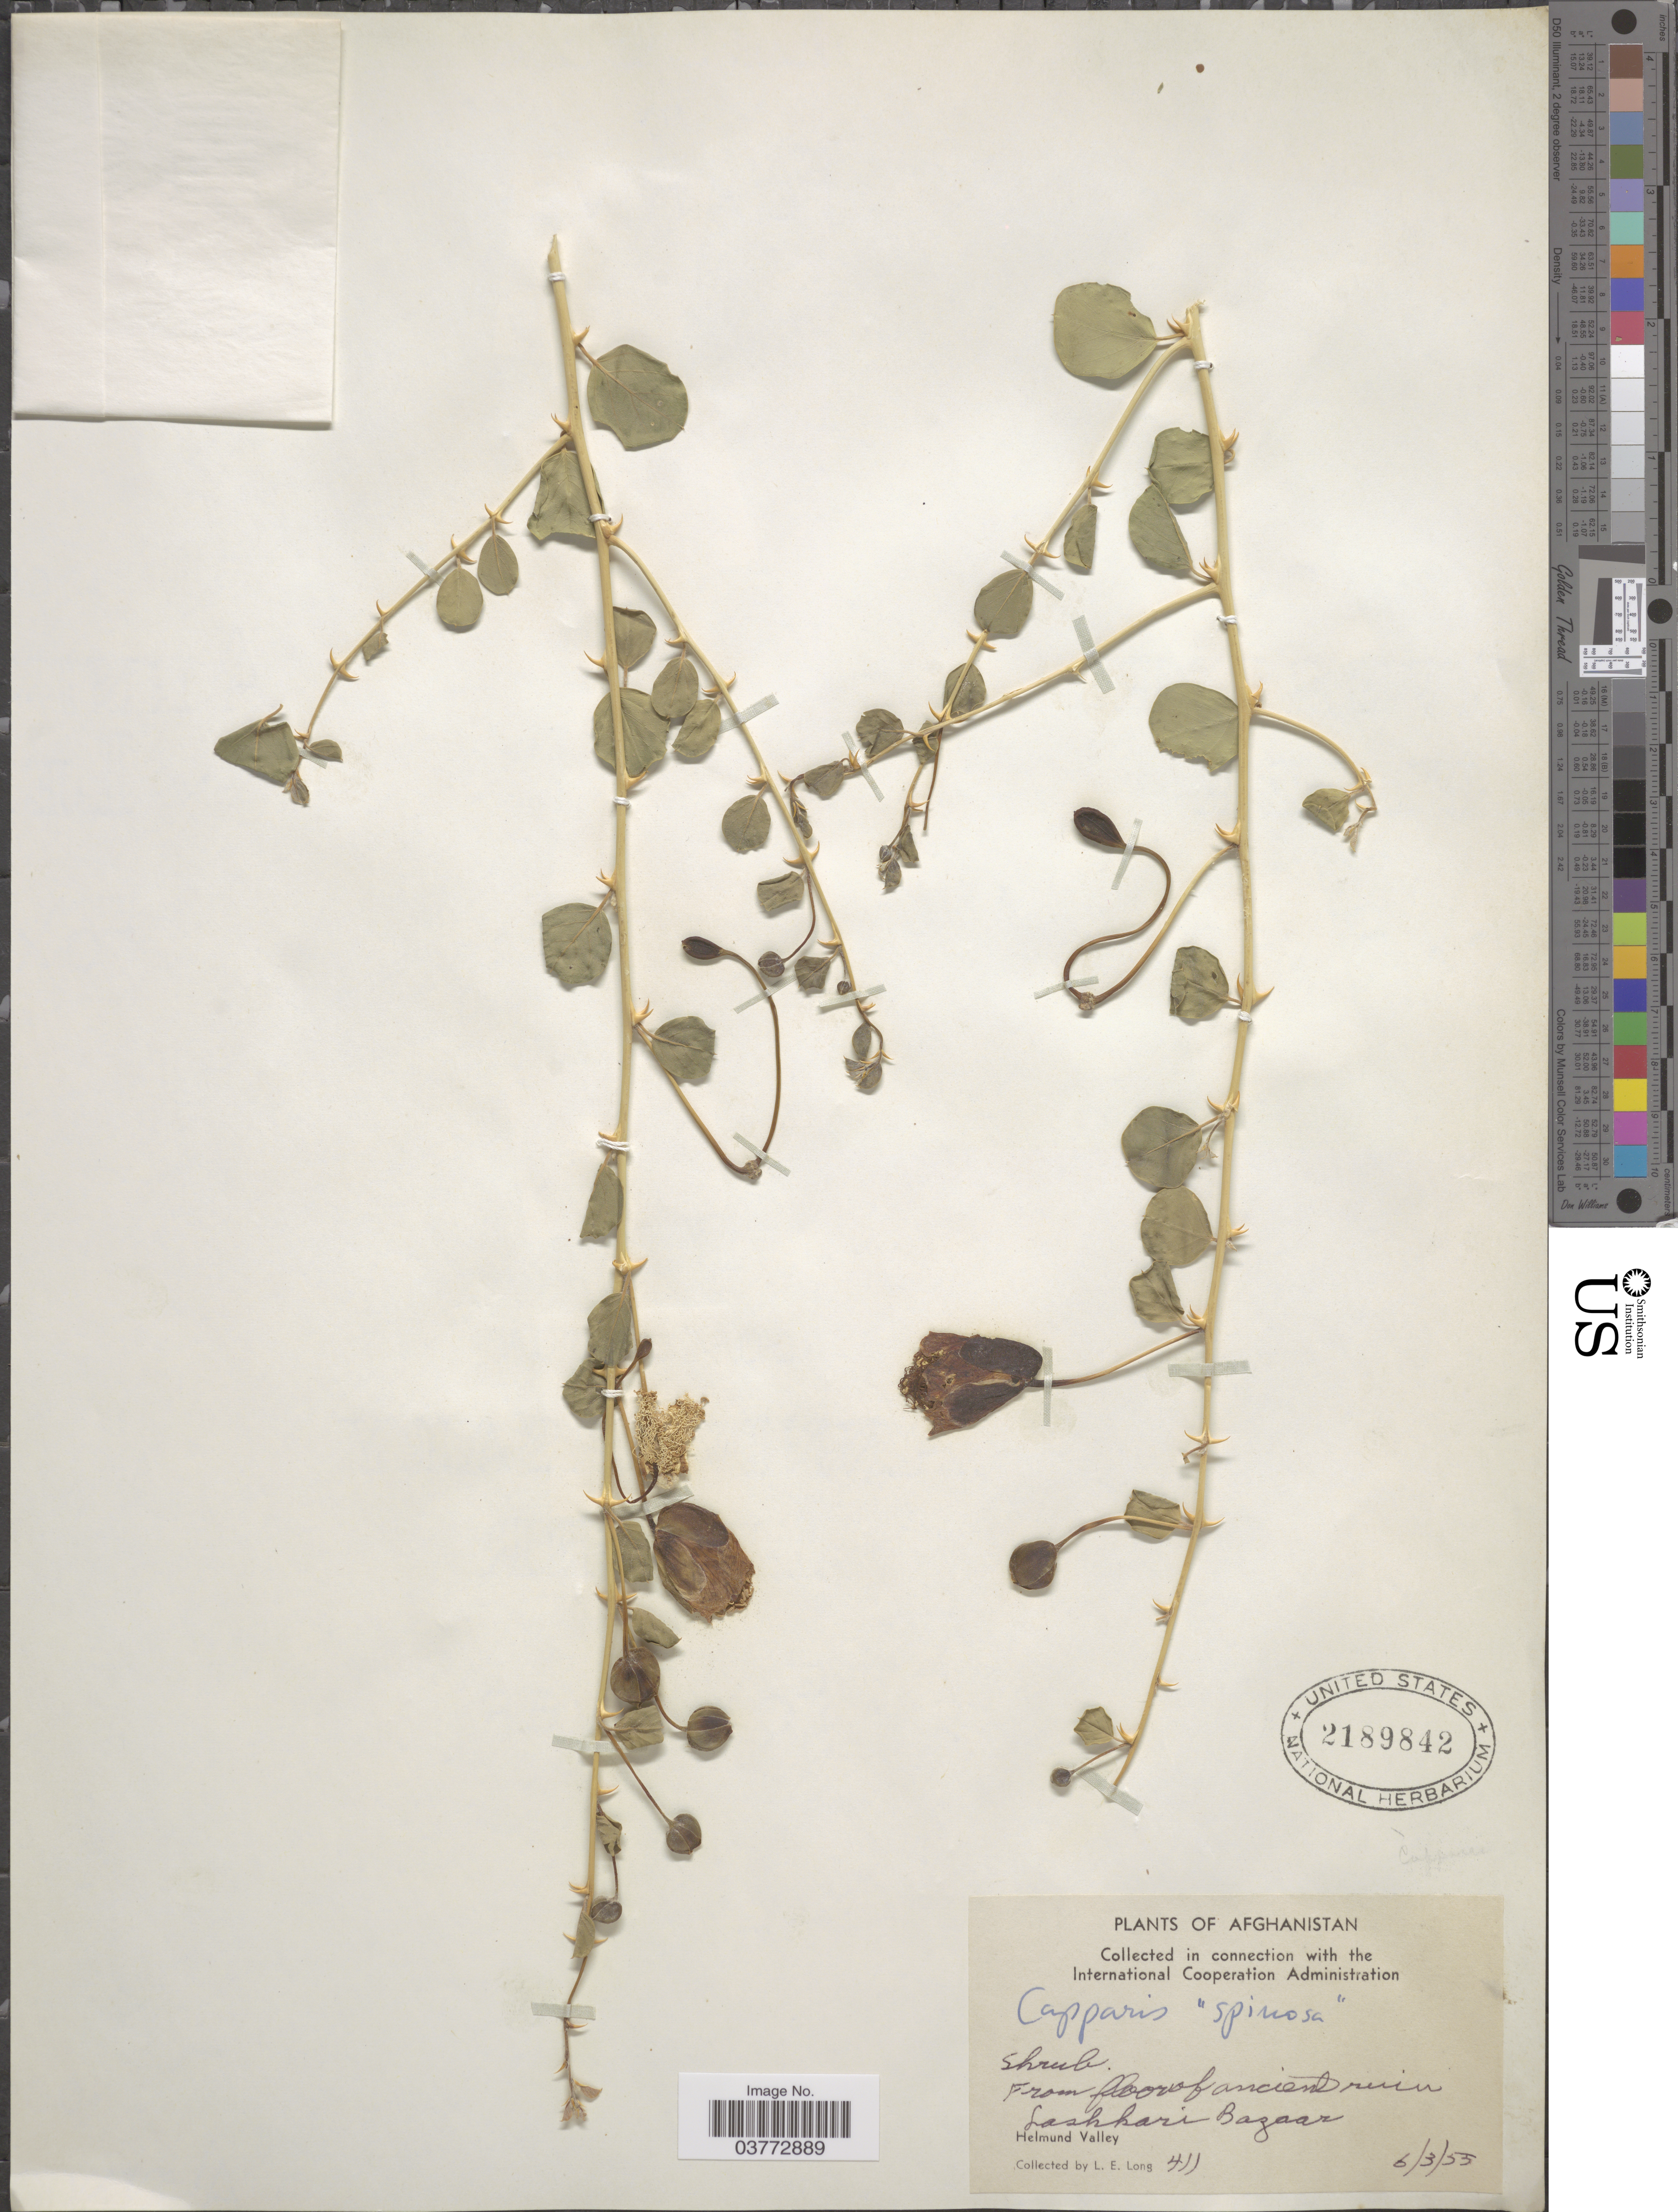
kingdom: Plantae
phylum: Tracheophyta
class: Magnoliopsida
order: Brassicales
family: Capparaceae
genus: Capparis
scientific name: Capparis sicula subsp. sicula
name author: Veill. ex Duhamel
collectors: L. E. Long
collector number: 411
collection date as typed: Transcribed d/m/y: 6/3/55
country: Afghanistan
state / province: Helmand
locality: From floor of ancient river. Lashkari Bazaar. [interpreted] Helmund Valley.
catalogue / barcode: US 2189842